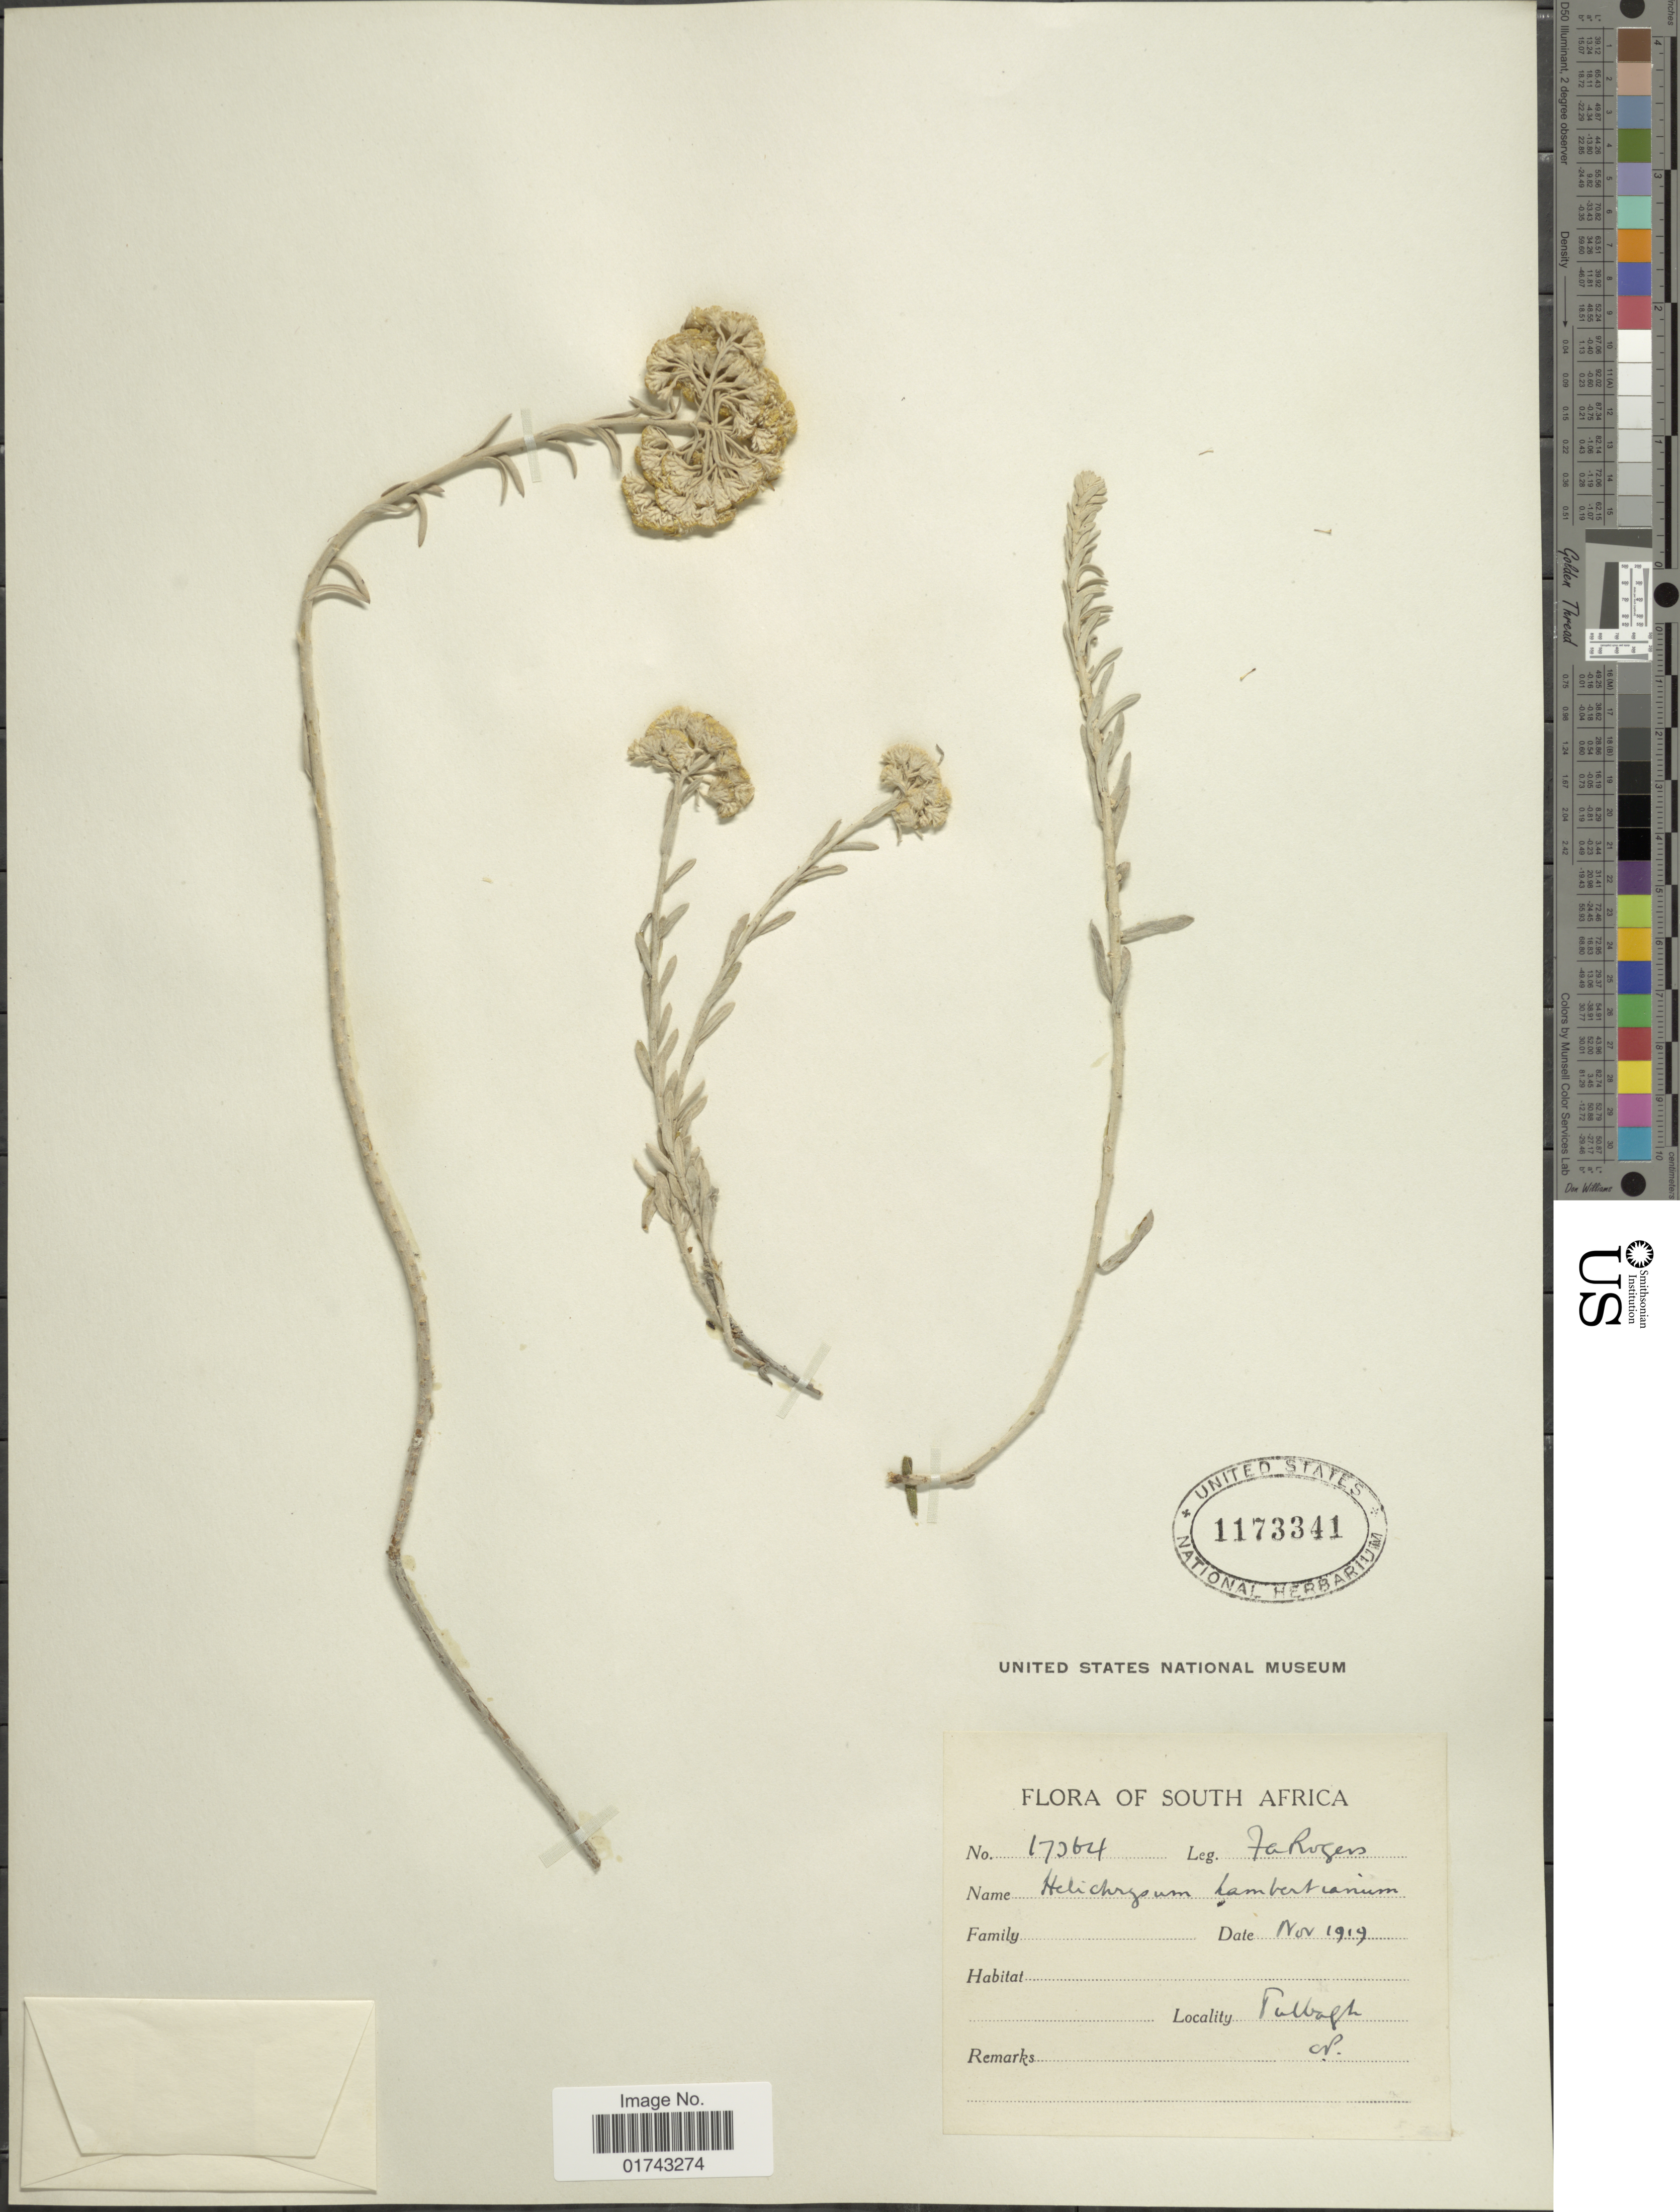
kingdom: Plantae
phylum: Tracheophyta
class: Magnoliopsida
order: Asterales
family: Asteraceae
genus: Helichrysum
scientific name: Helichrysum lambertianum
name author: DC.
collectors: F. A. Rogers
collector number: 17364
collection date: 1919-11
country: South Africa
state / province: Western Cape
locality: Tulbagh, C.P. [Cape Province]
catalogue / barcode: US 1173341